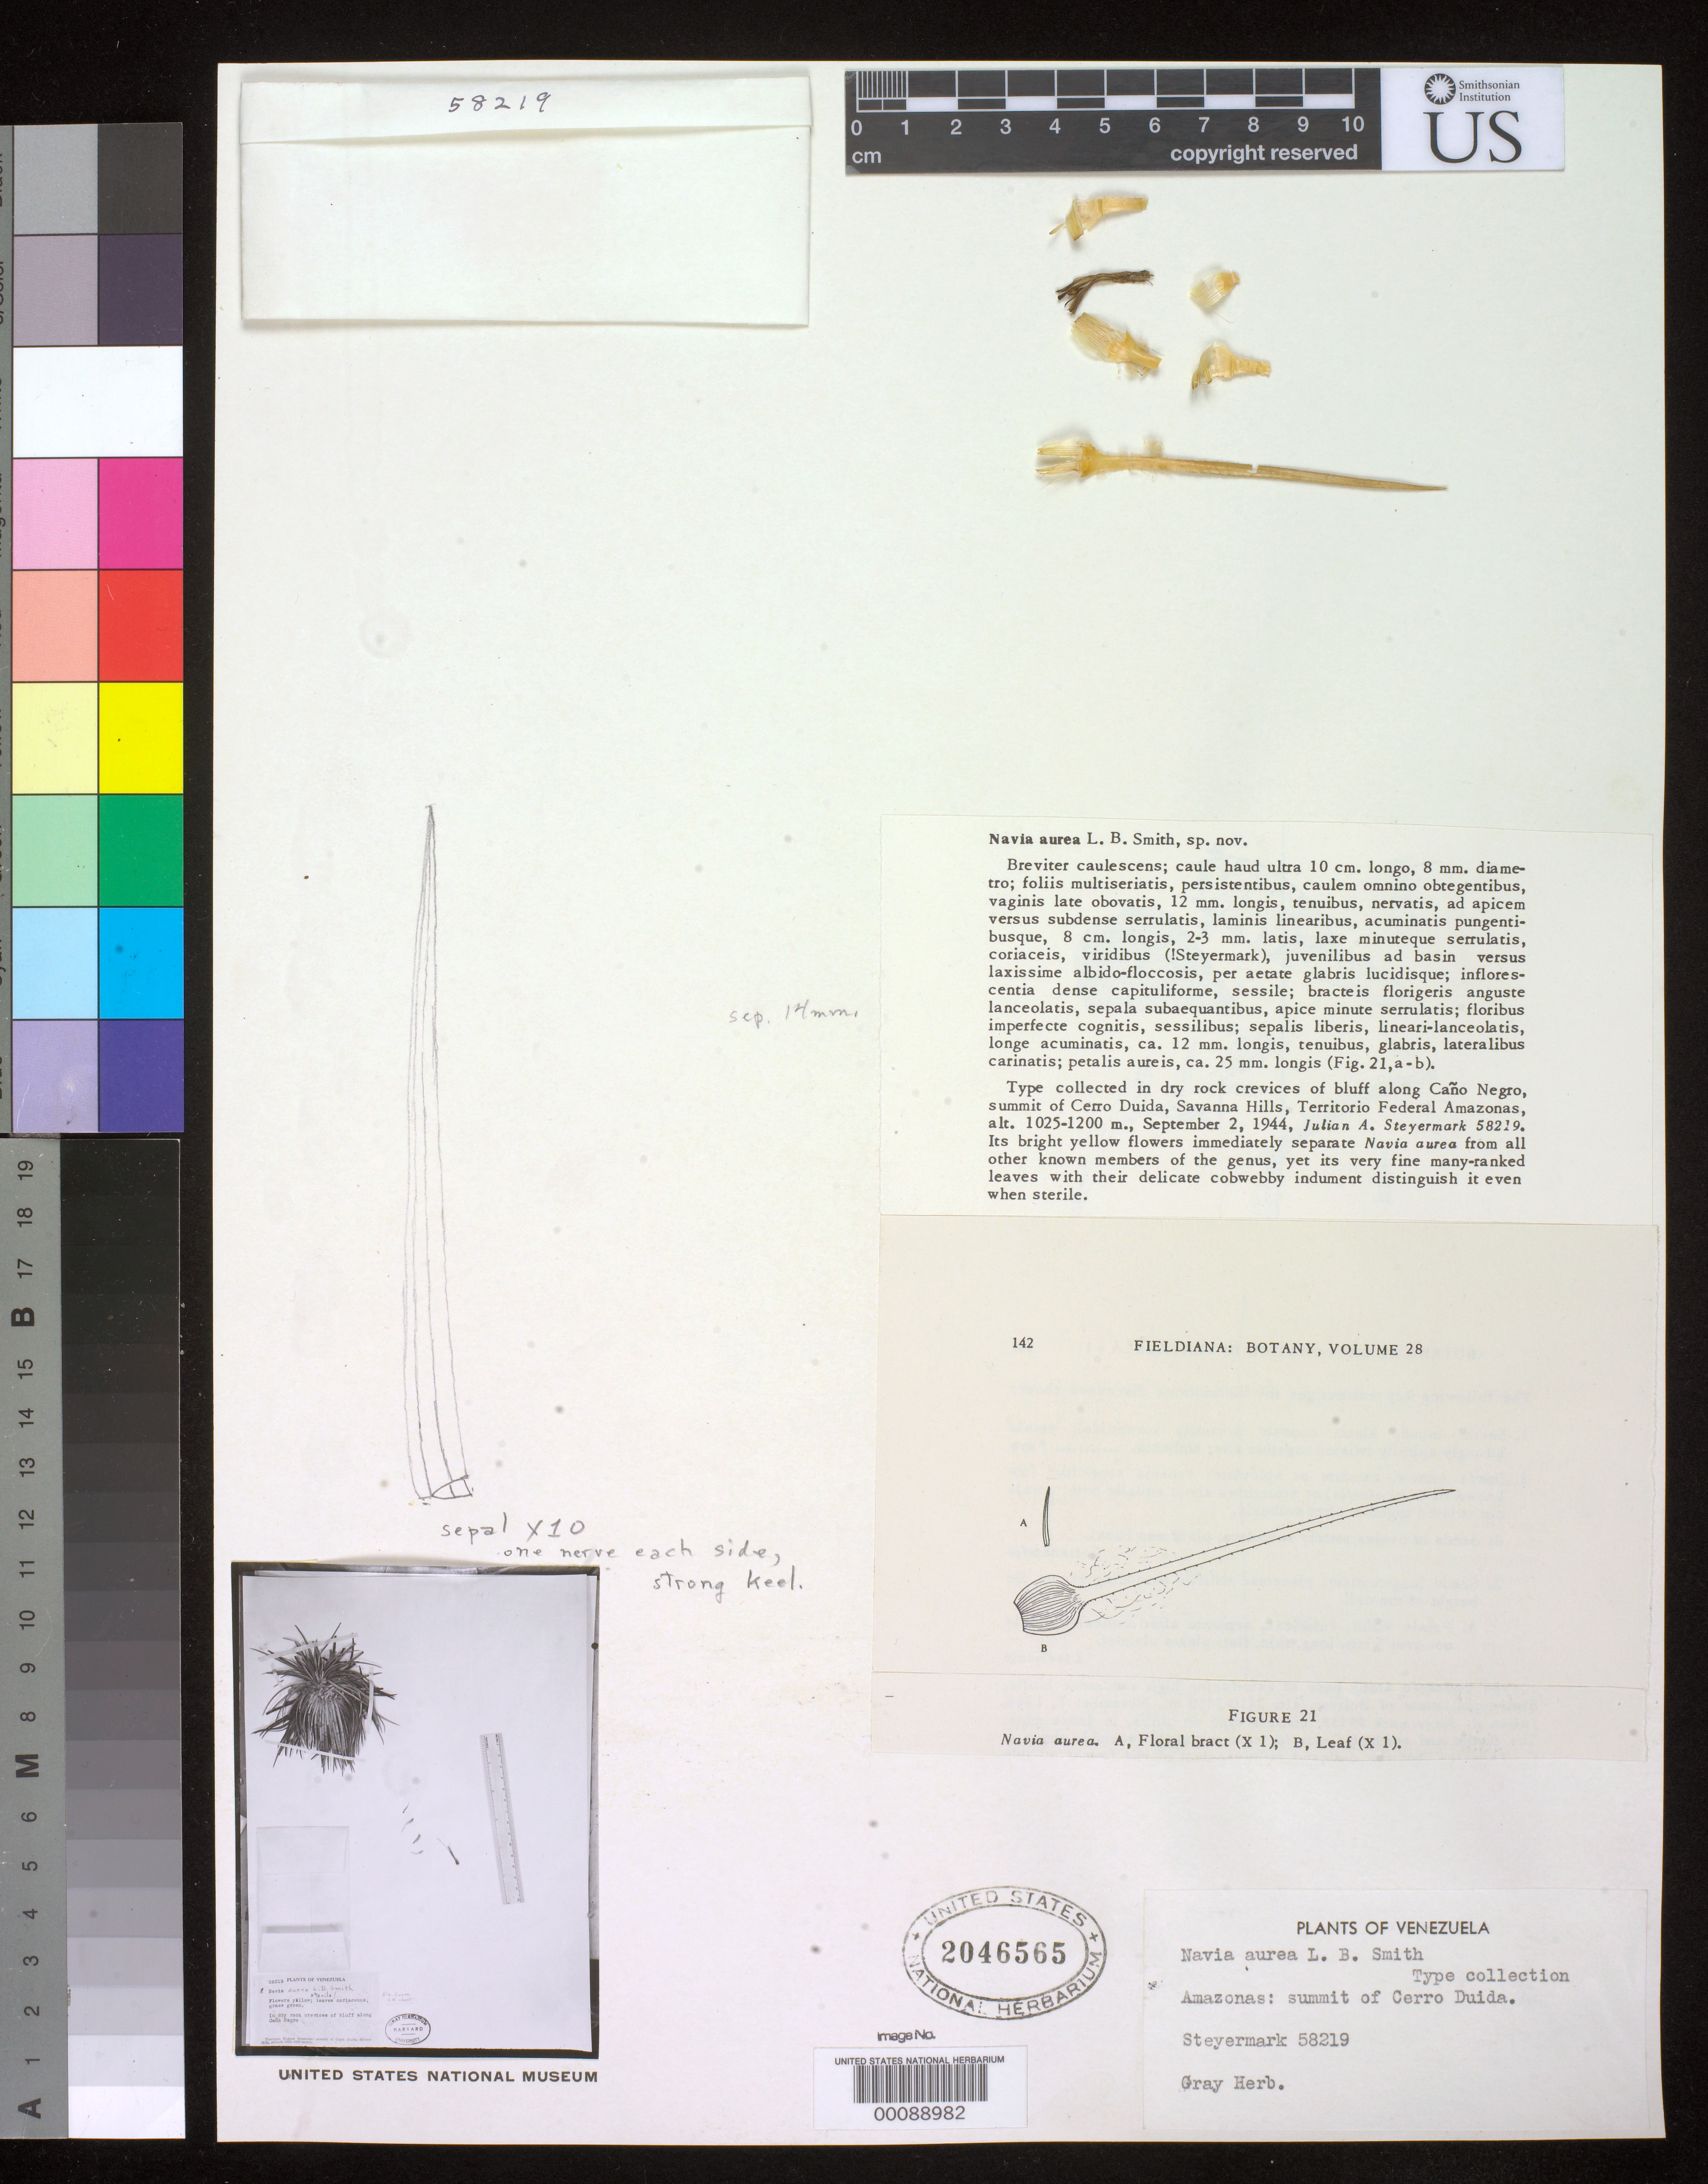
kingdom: Plantae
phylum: Tracheophyta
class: Liliopsida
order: Poales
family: Bromeliaceae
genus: Navia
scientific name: Navia aurea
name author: L.B. Sm.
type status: Isotype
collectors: J. Steyermark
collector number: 58219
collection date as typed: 02 Sep 1944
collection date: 1944-09-02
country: Venezuela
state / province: Amazonas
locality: Summit of Cerro Duida, Cano Negro, savanna hills.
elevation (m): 1025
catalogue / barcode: US 2046565